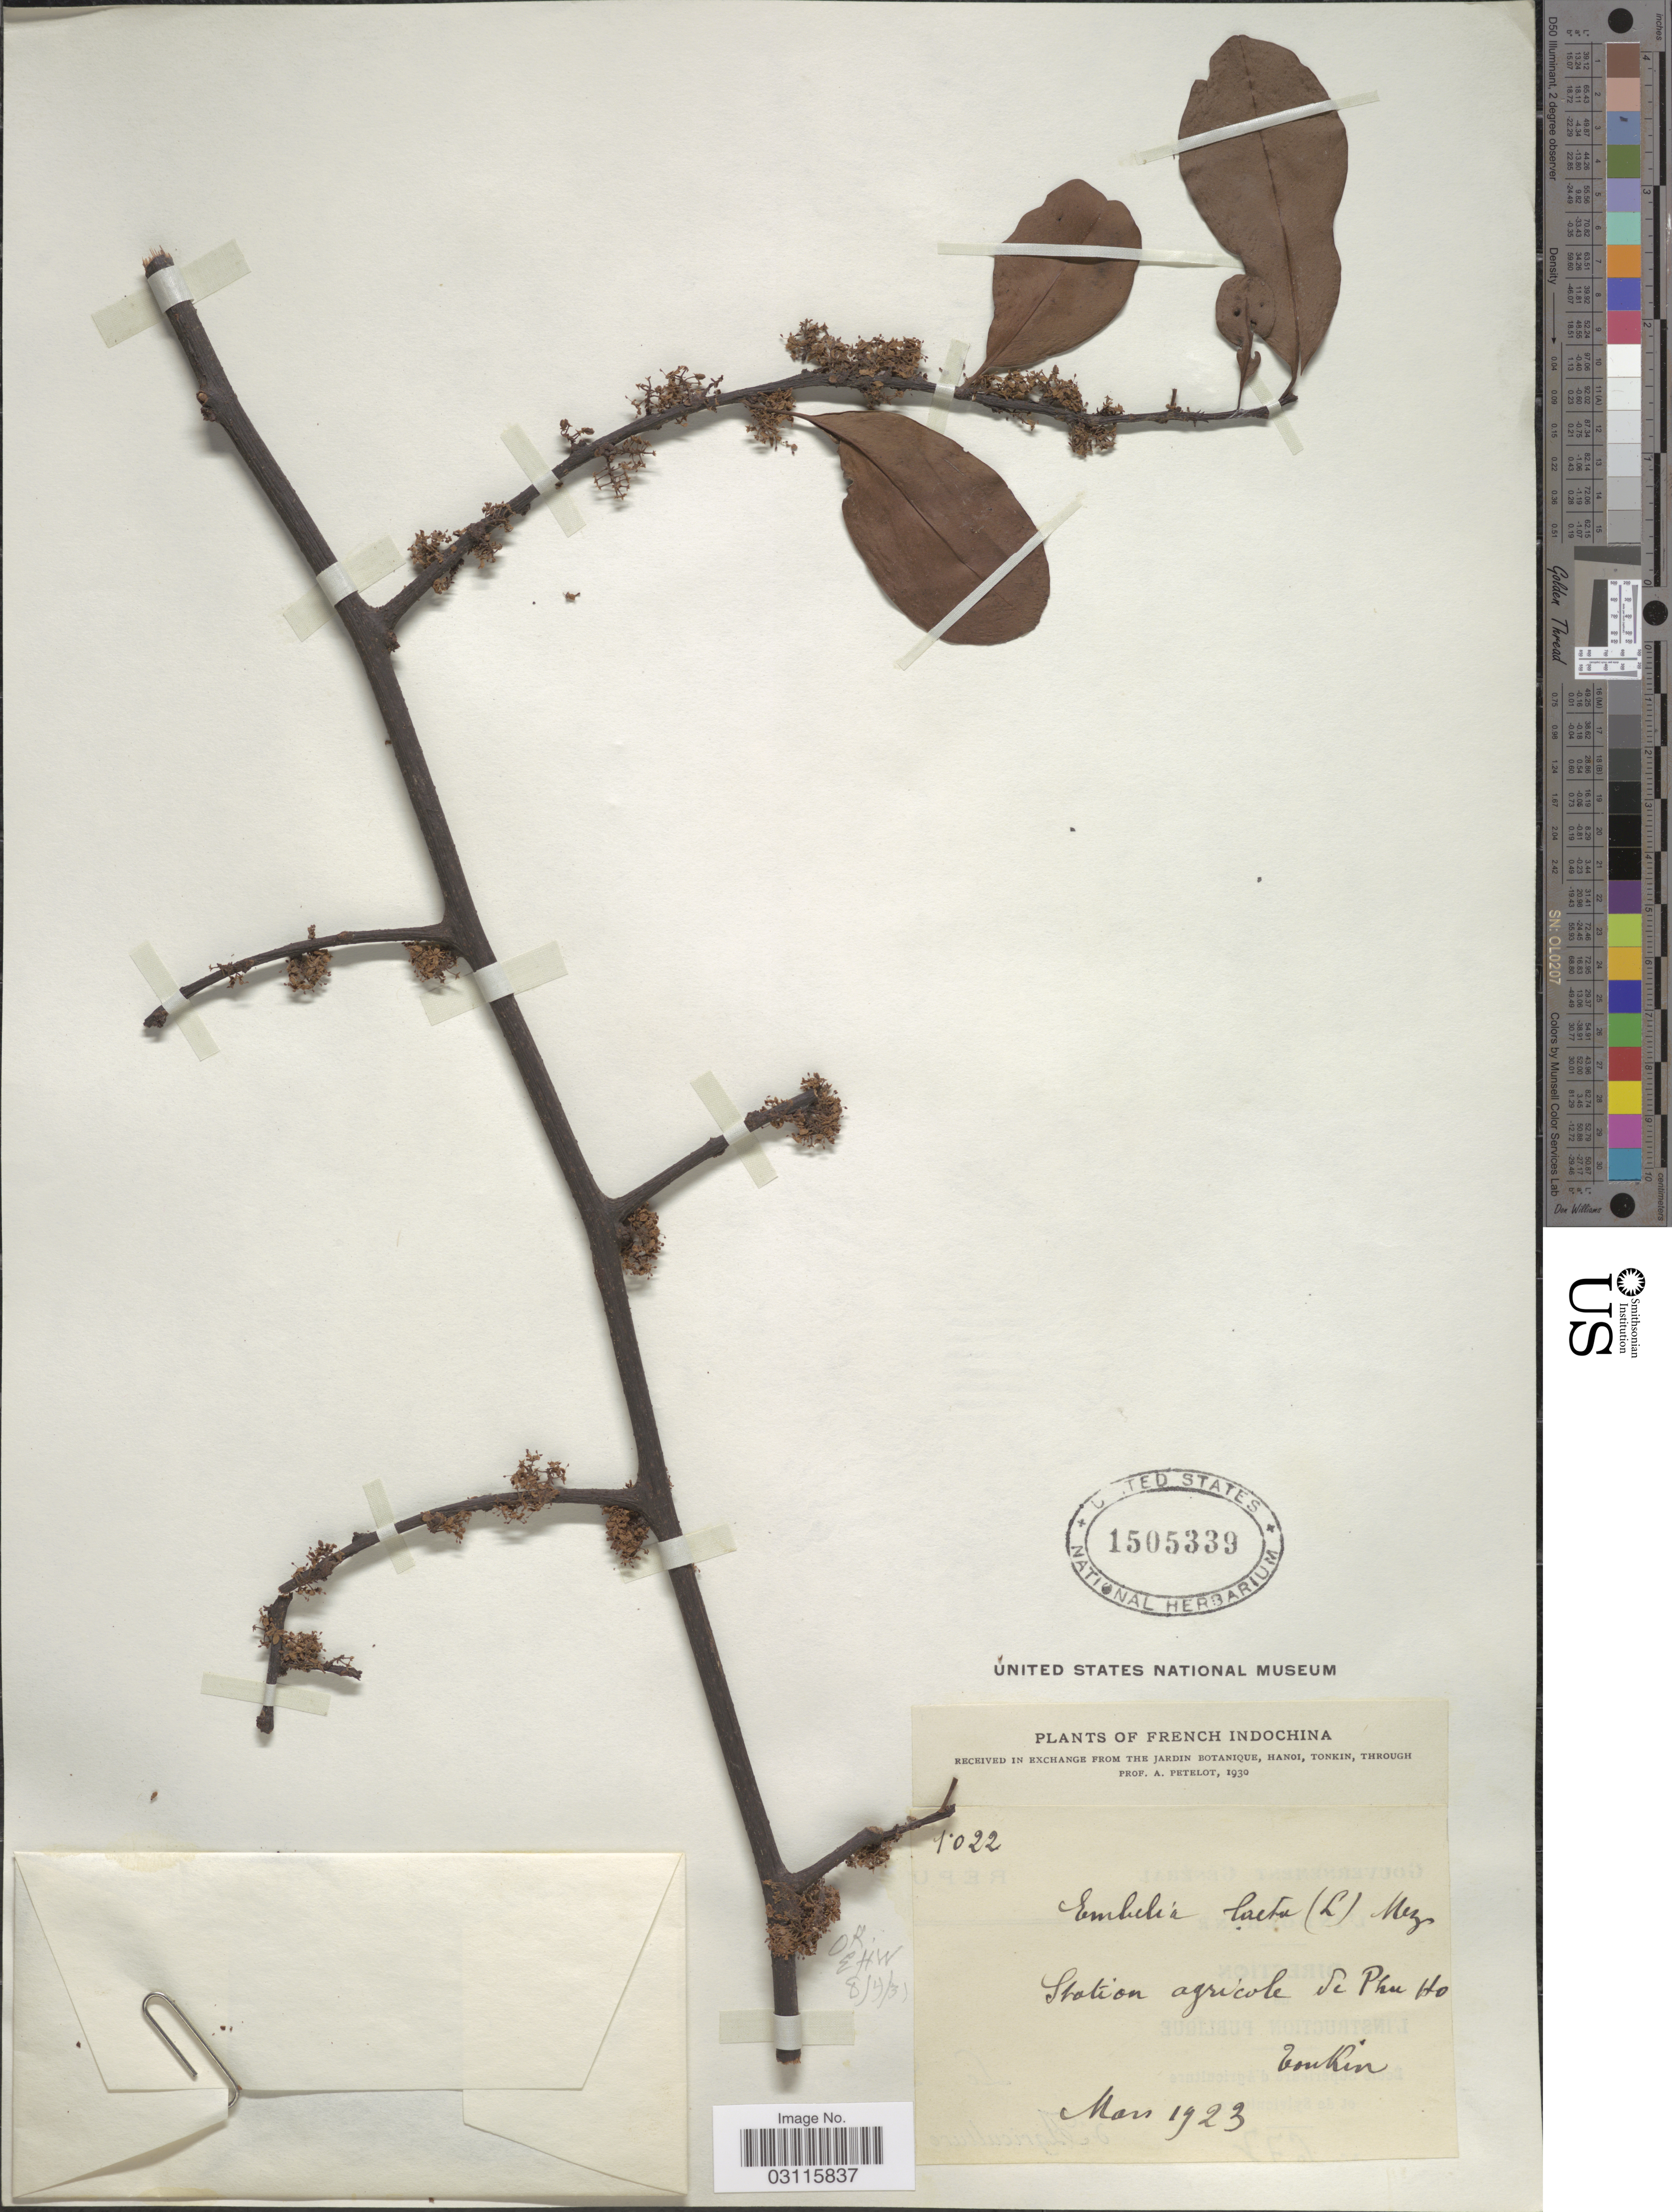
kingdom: Plantae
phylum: Tracheophyta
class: Magnoliopsida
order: Ericales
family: Primulaceae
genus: Embelia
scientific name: Embelia laeta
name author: (L.) Mez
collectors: A. Petelot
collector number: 1022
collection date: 1923-03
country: Vietnam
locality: French Indochina. Station agricole de Phu Ho.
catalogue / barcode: US 1505339